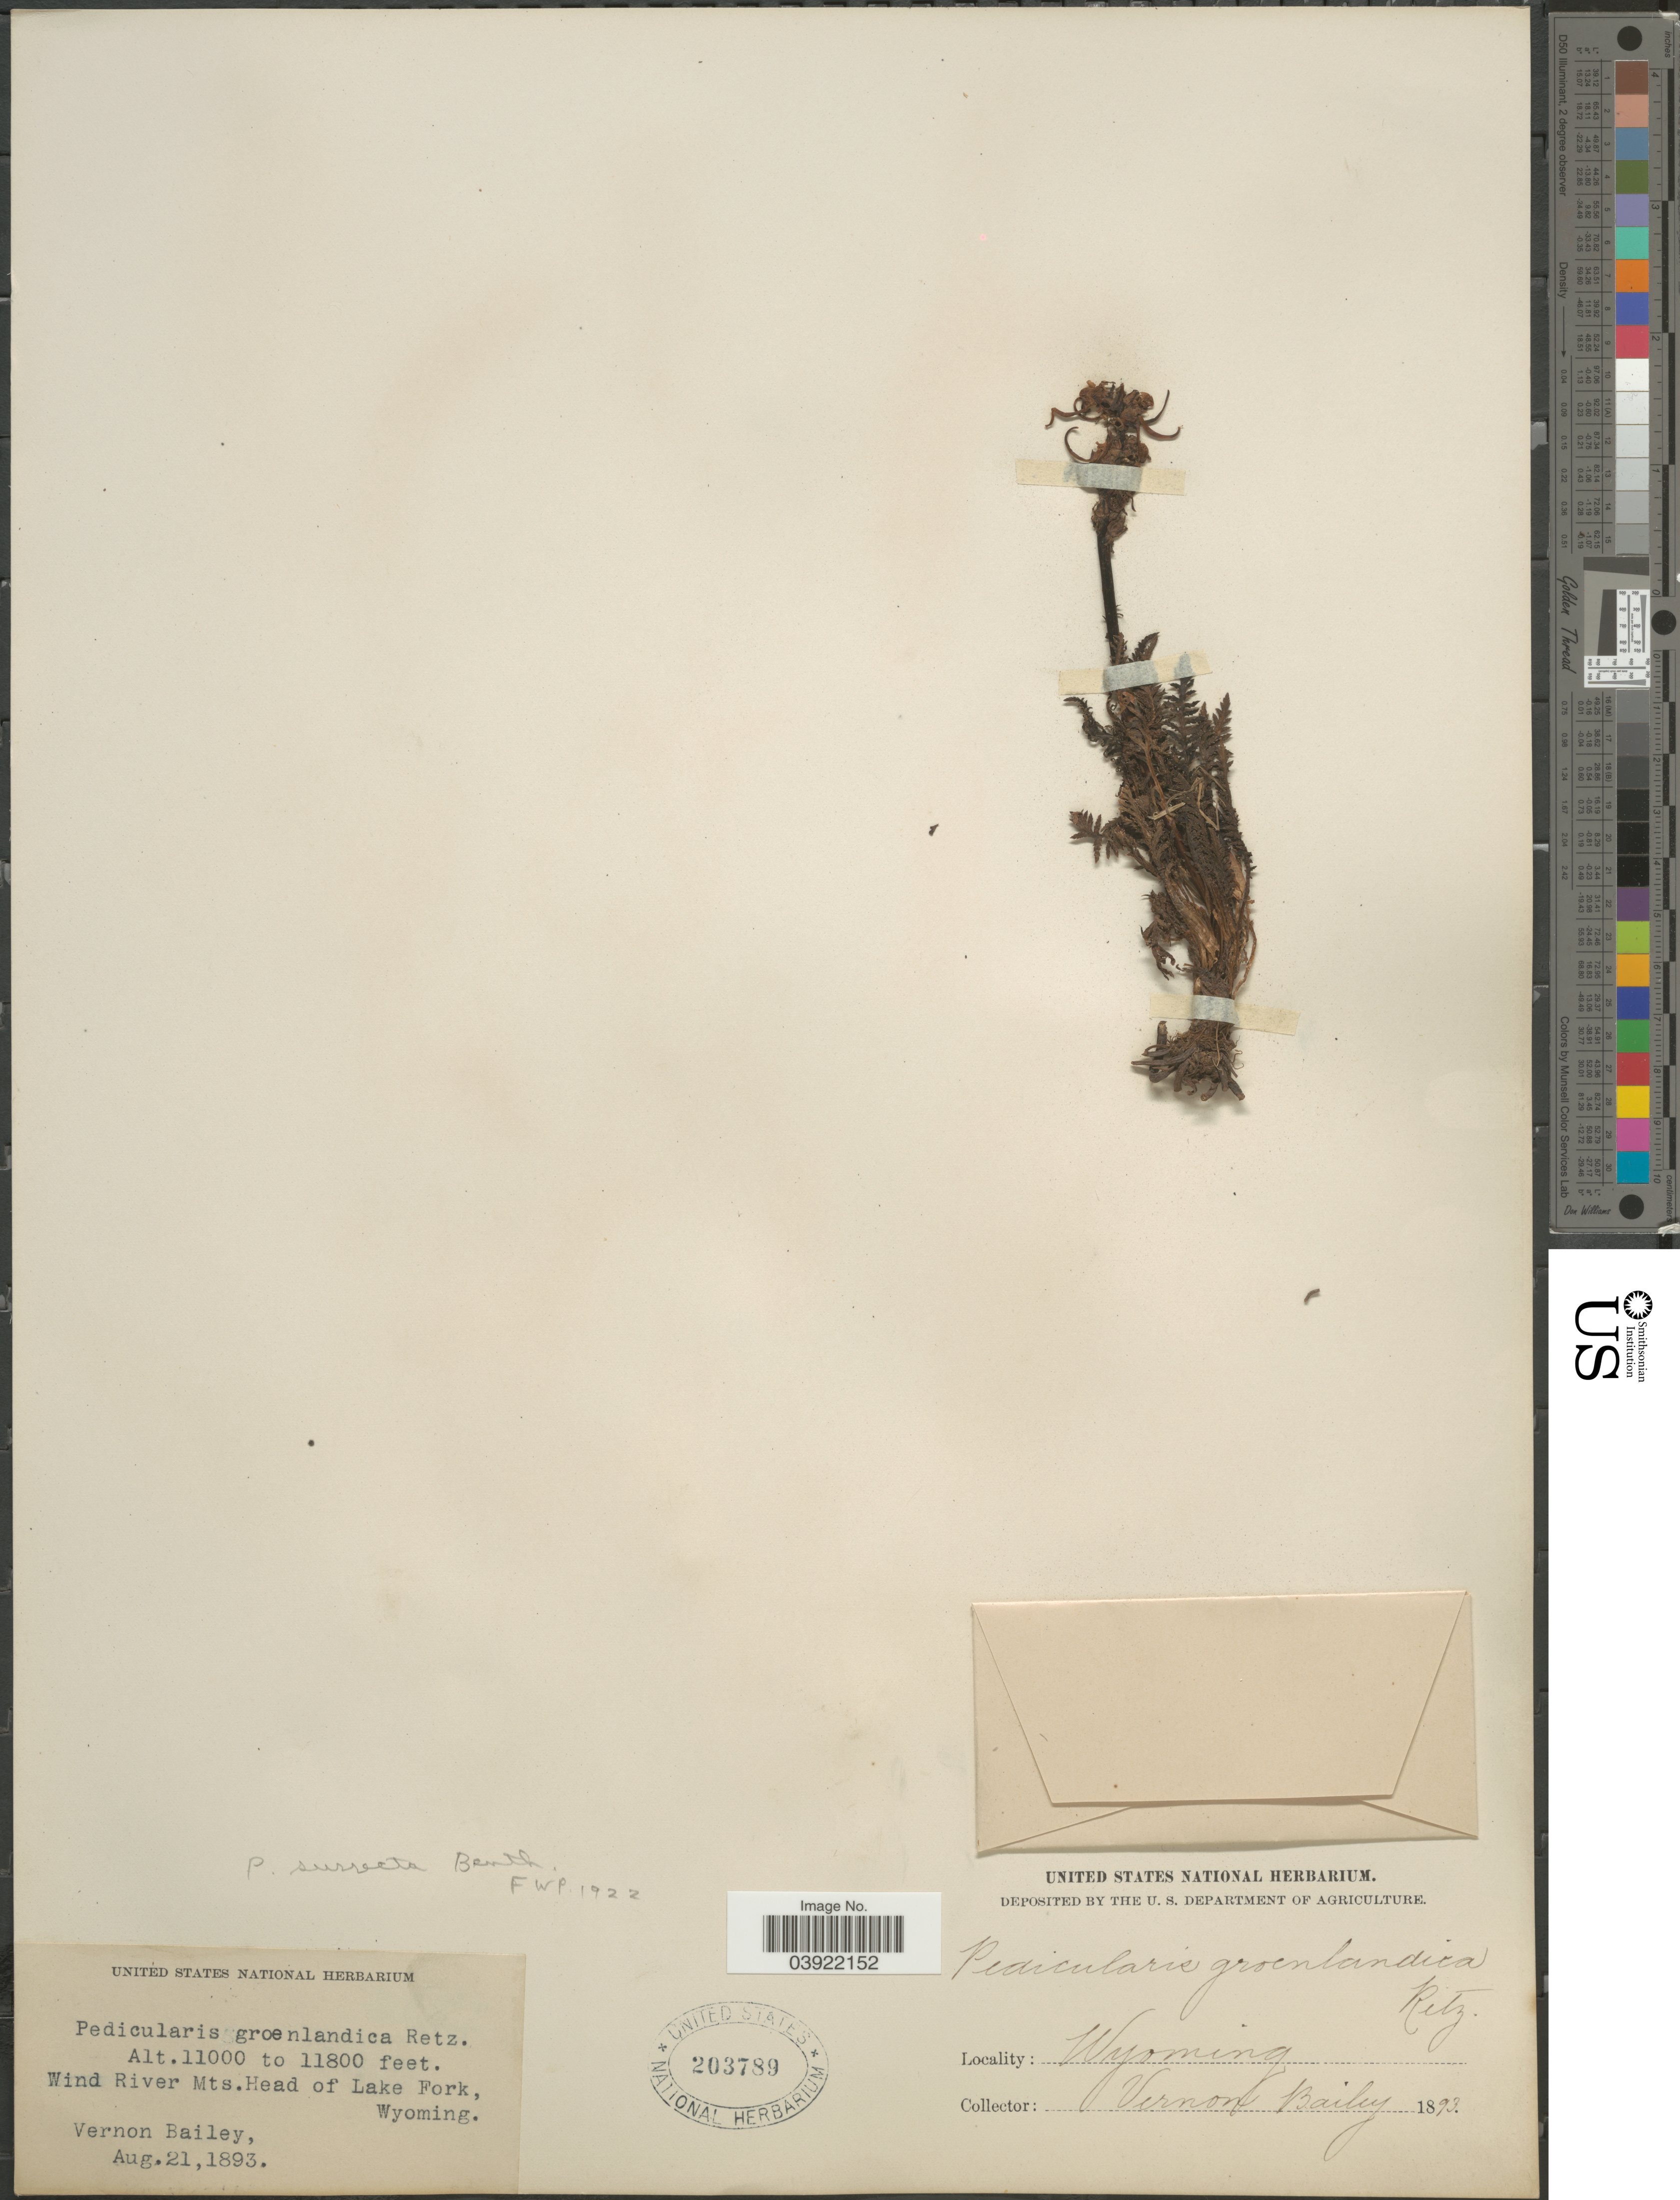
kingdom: Plantae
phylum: Tracheophyta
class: Magnoliopsida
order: Lamiales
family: Orobanchaceae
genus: Pedicularis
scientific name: Pedicularis groenlandica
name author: Retz.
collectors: V. O. Bailey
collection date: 1893-08-21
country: United States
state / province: Wyoming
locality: Wind River Mts. Head of Lake Fork.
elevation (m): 3353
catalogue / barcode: US 203789